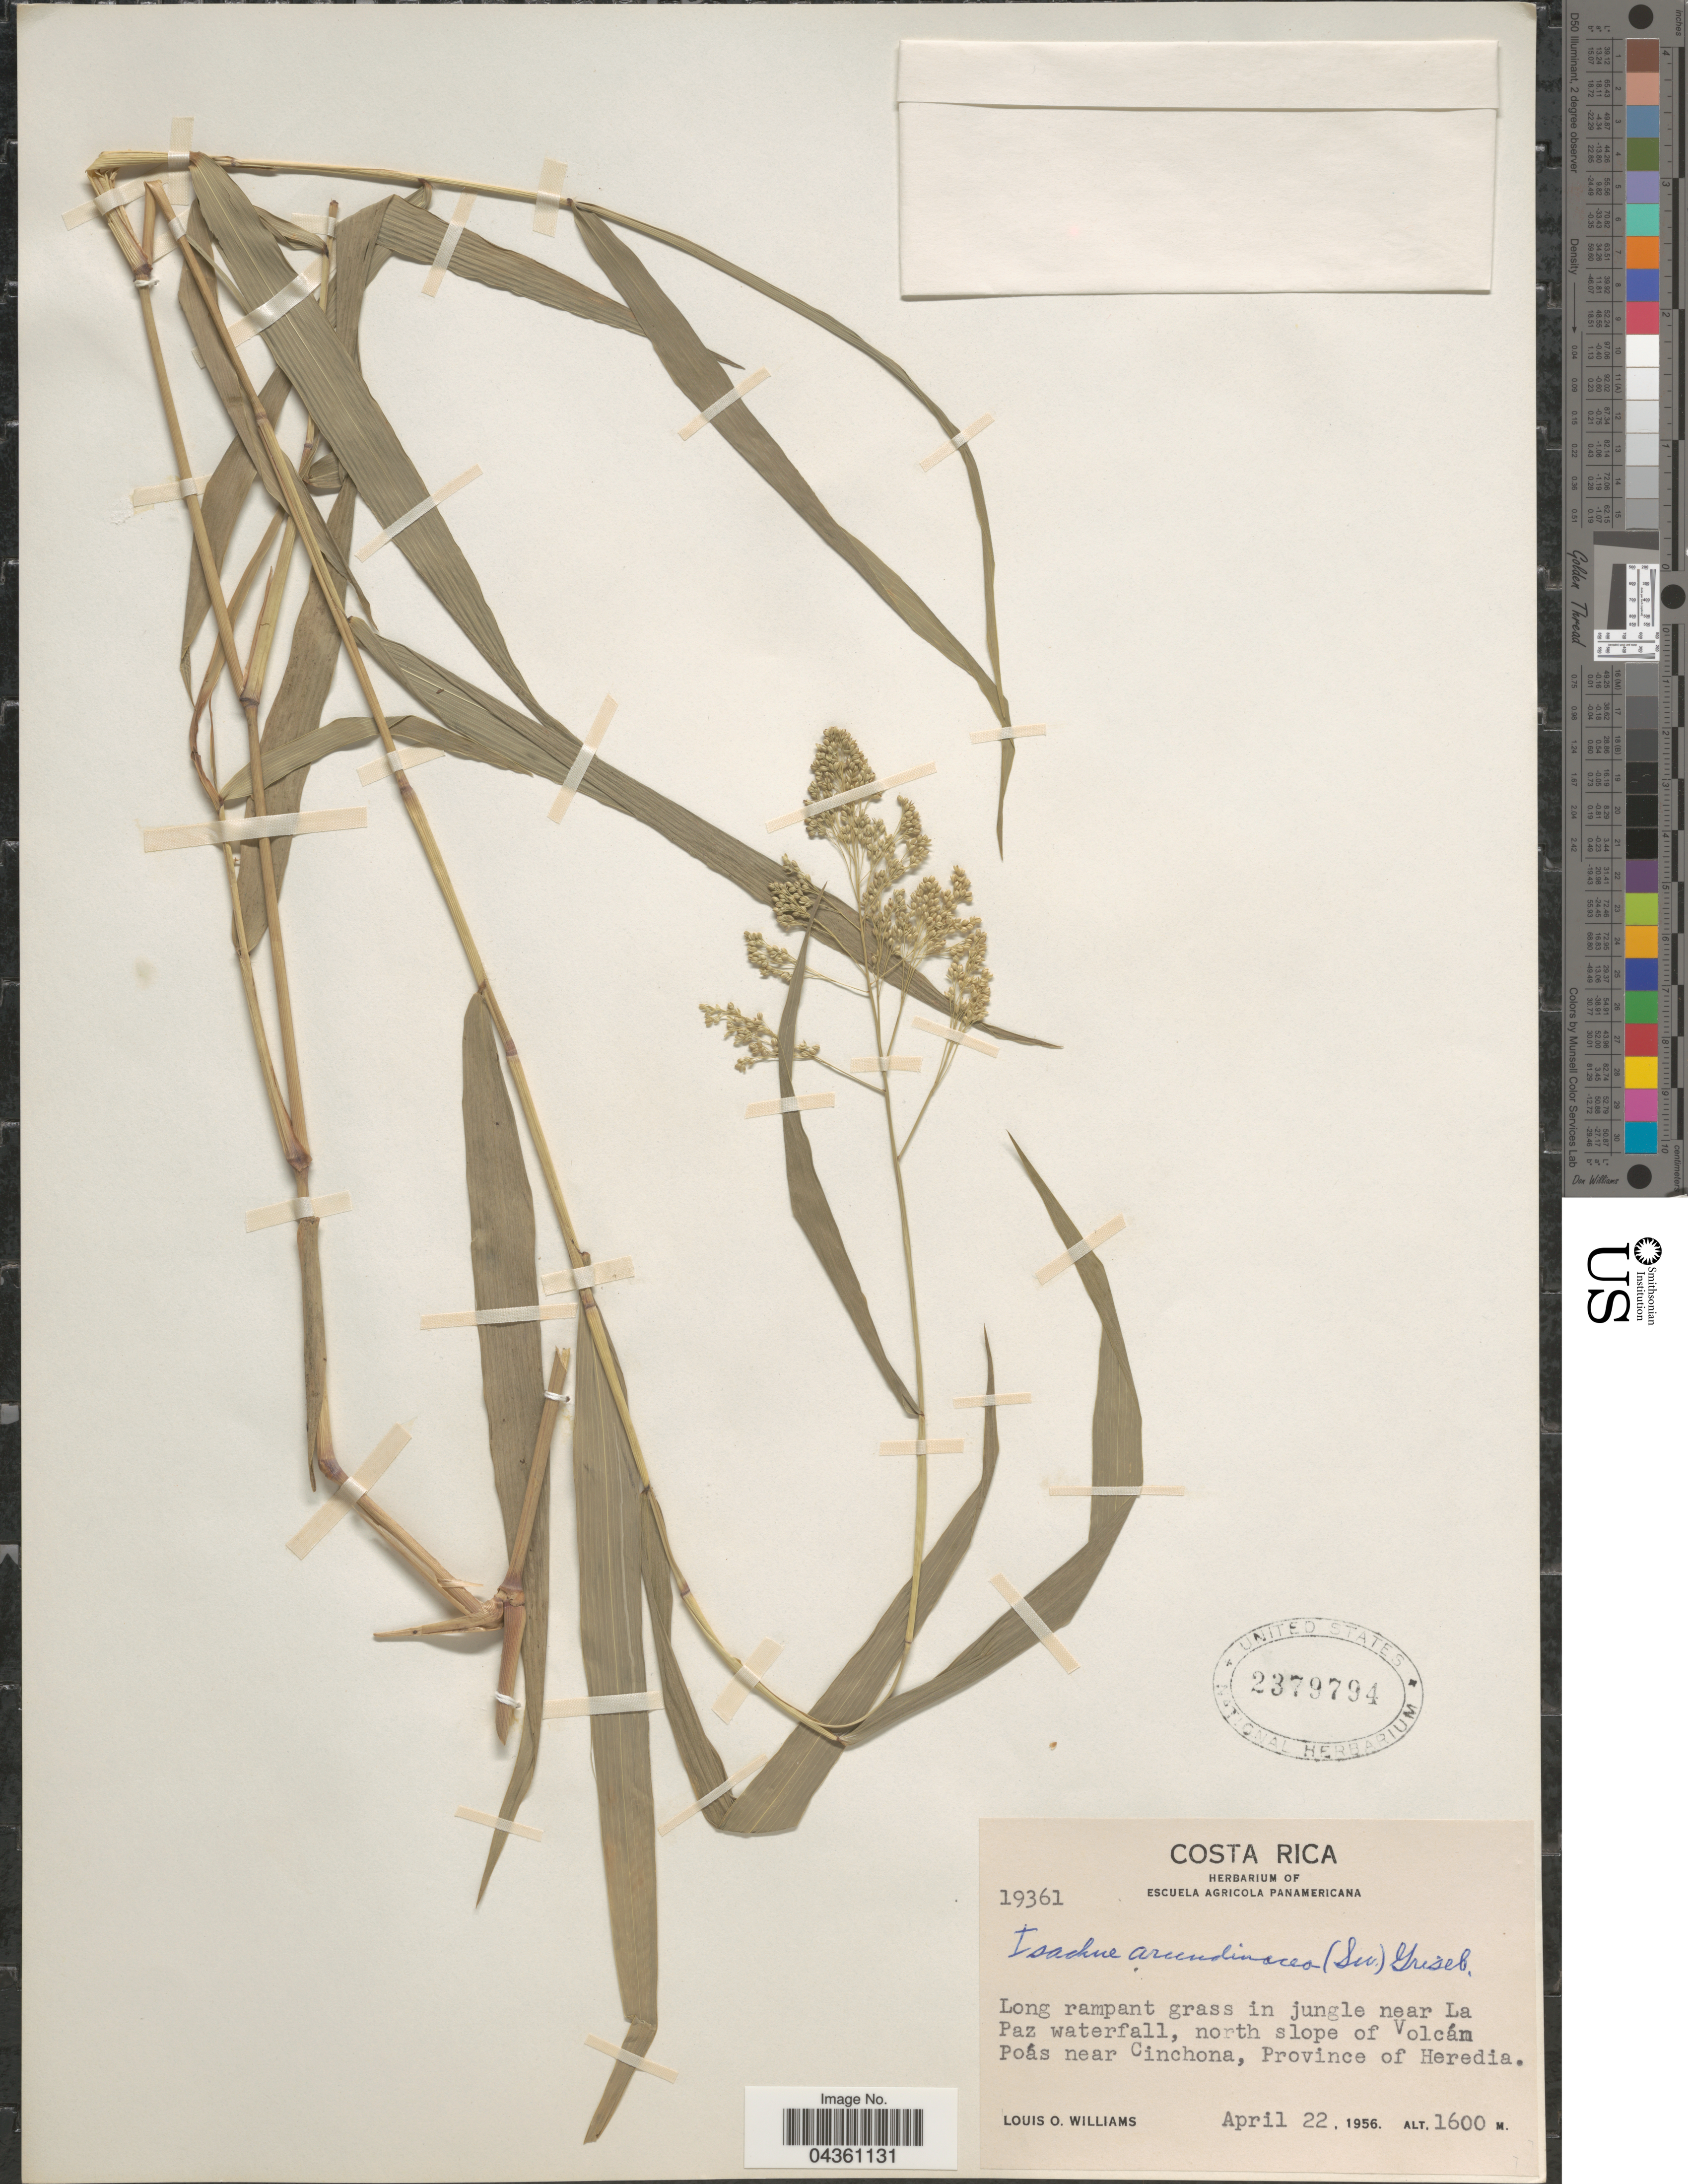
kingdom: Plantae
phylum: Tracheophyta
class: Liliopsida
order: Poales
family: Poaceae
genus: Isachne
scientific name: Isachne arundinacea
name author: (Sw.) Griseb.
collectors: L. O. Williams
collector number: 19361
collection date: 1956-04-22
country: Costa Rica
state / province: Heredia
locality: In jungle near La Paz waterfall, north slope of Volcán Poás near Cinchona.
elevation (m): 1600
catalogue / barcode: US 2379794